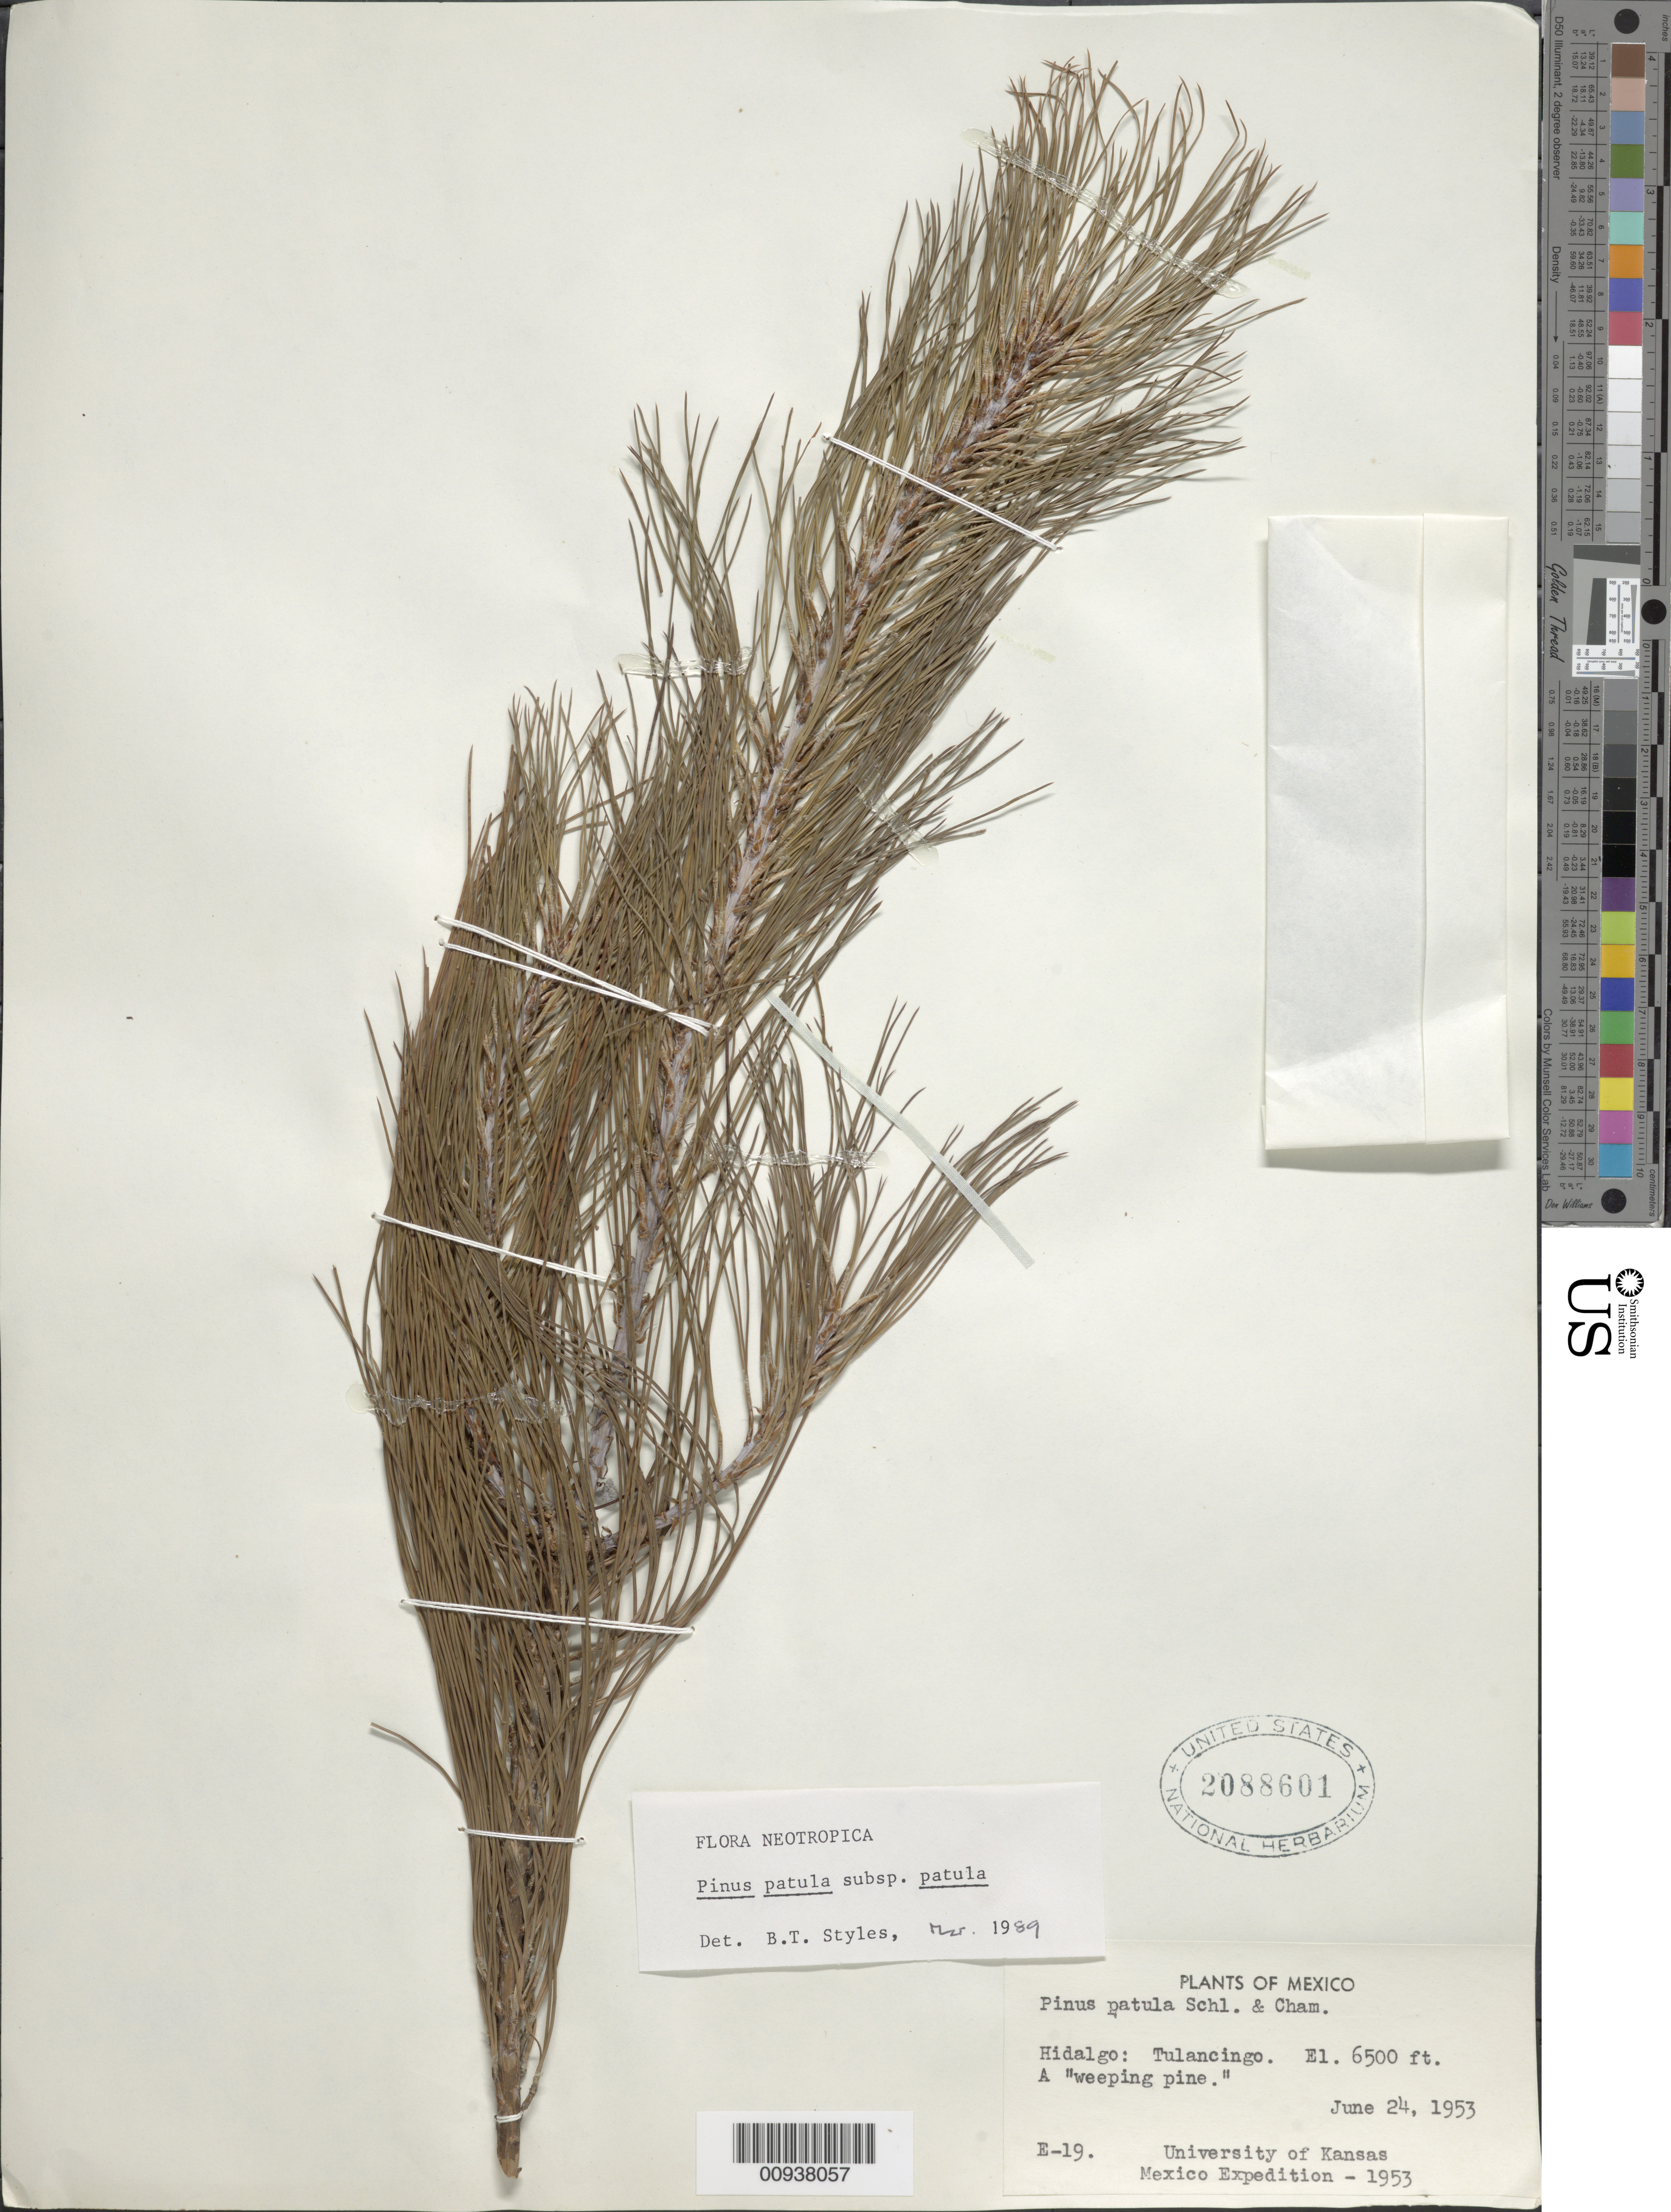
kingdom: Plantae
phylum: Tracheophyta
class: Pinopsida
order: Pinales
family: Pinaceae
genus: Pinus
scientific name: Pinus patula subsp. patula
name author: Schltdl. & Cham.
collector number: E-19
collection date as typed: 24 Jun 1953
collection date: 1953-06-24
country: Mexico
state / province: Hidalgo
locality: Tulancingo.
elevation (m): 1981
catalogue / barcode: US 2088601